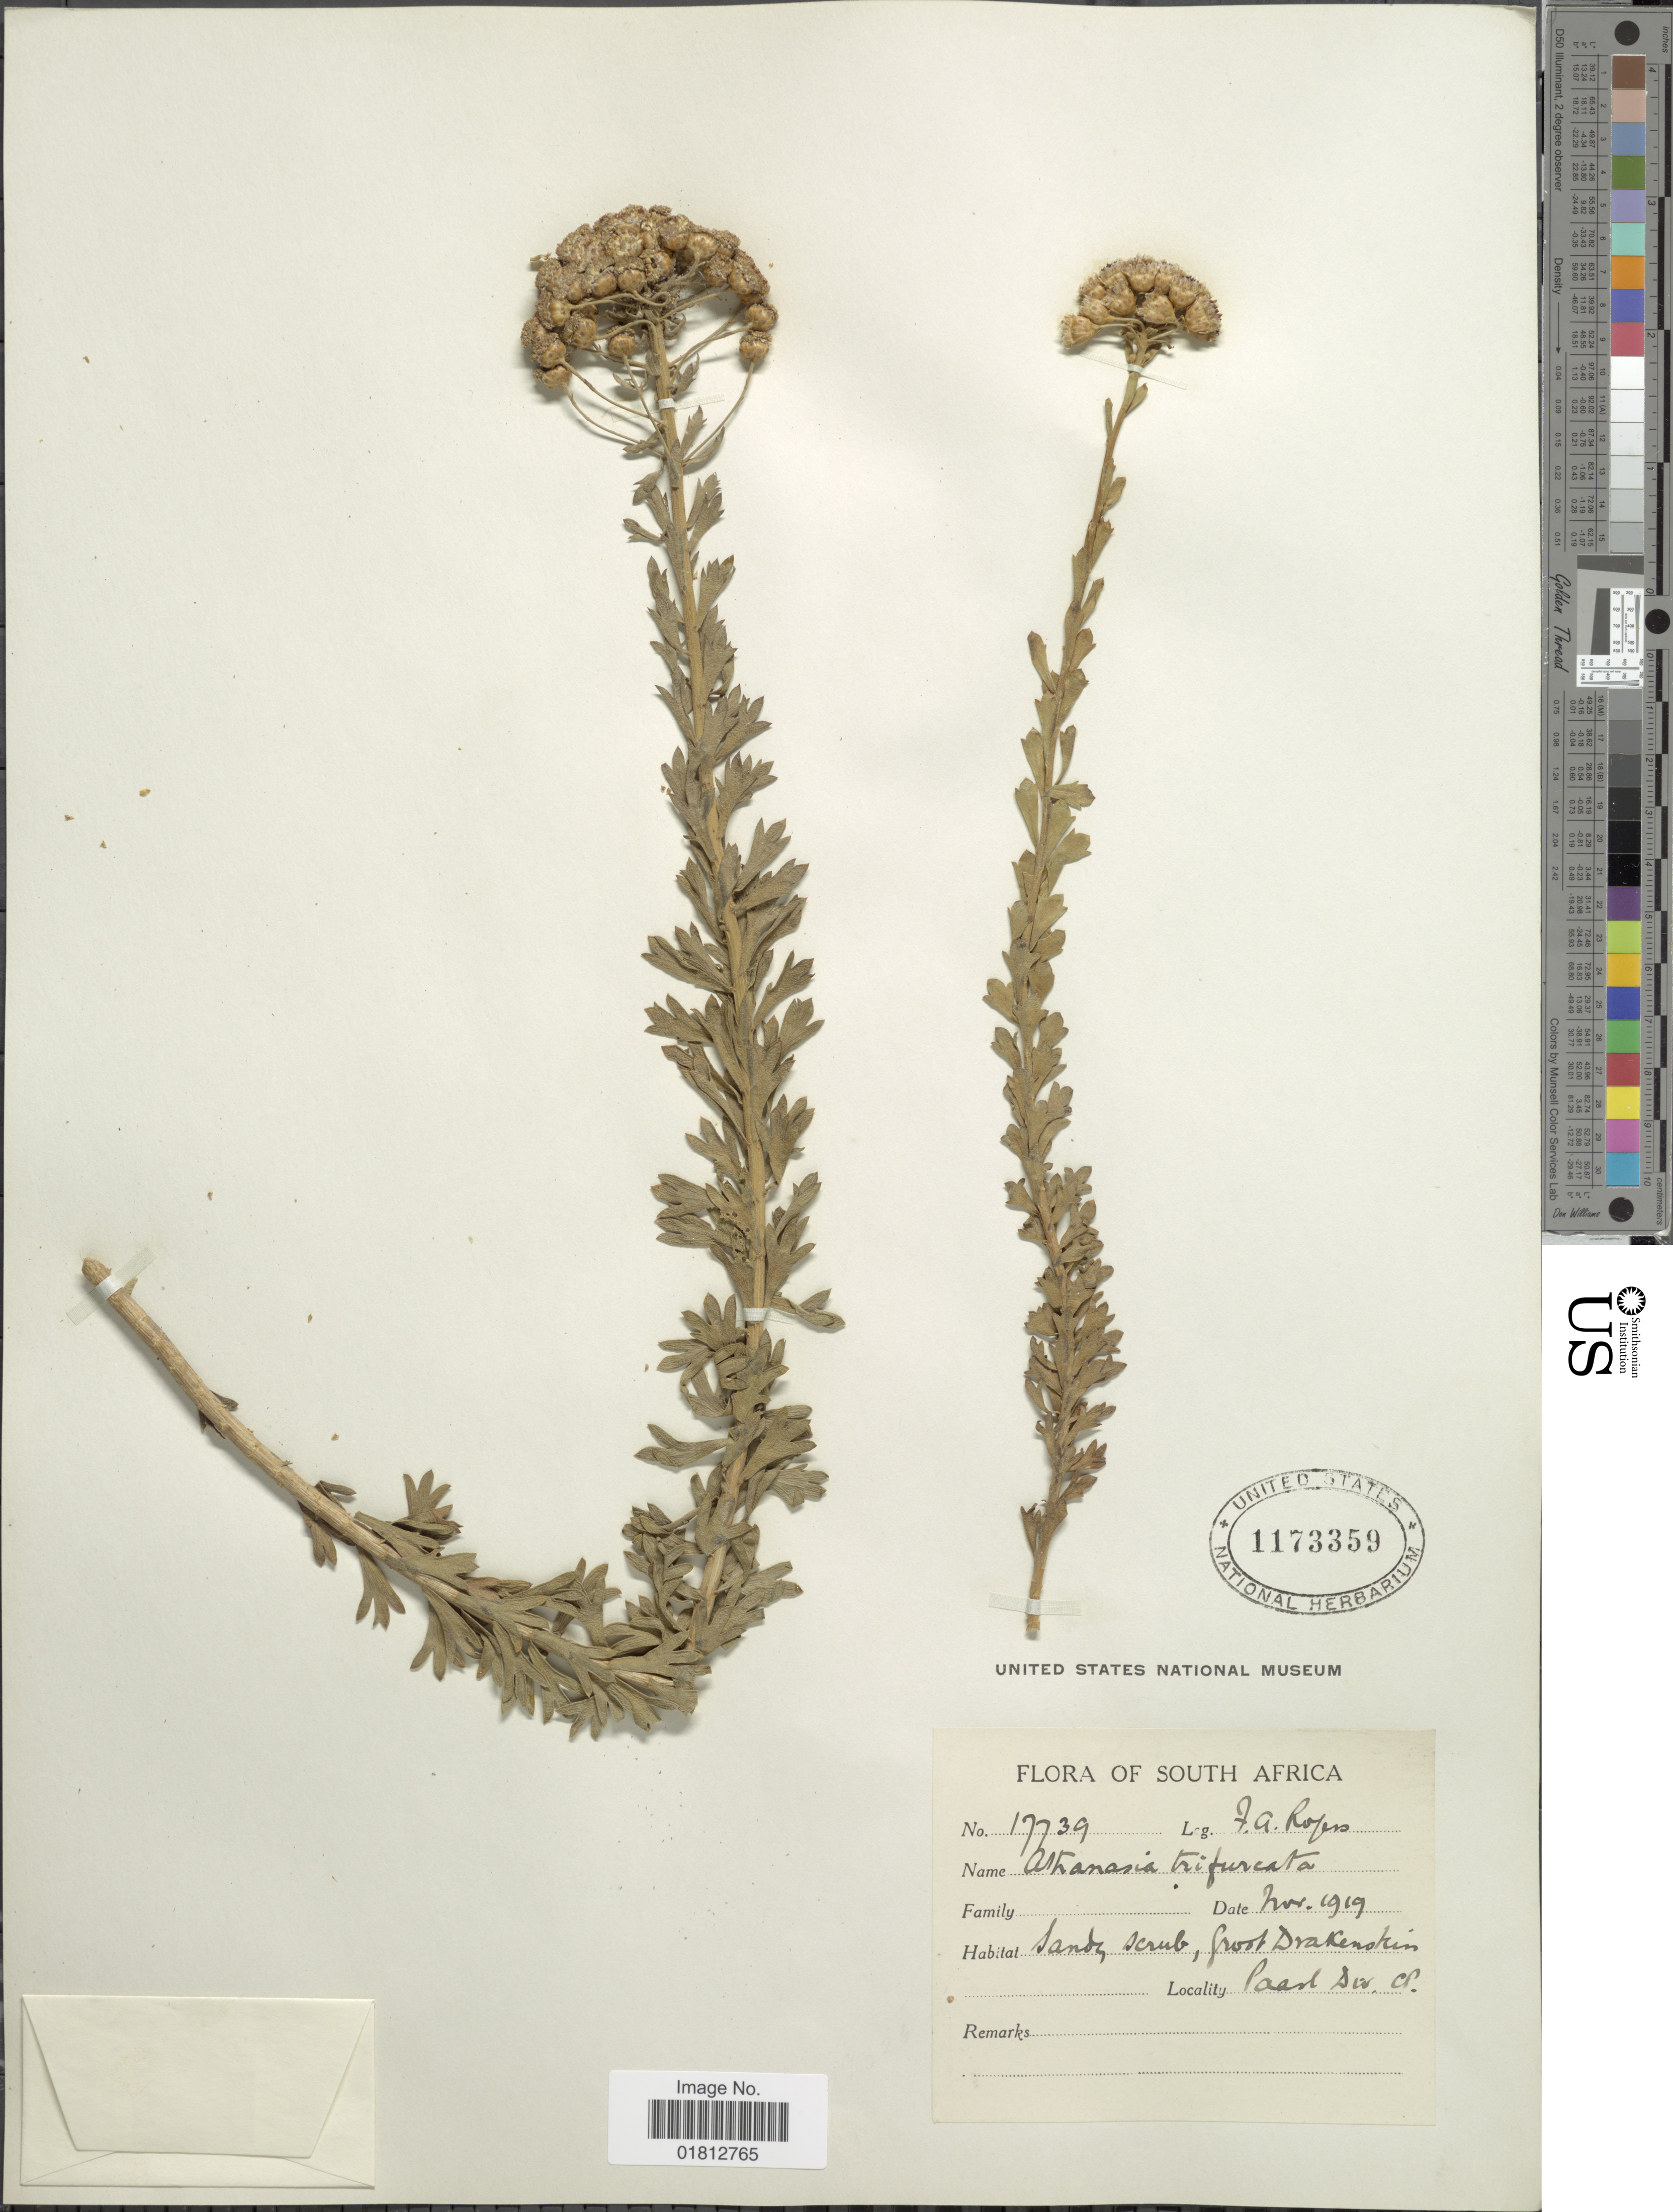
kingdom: Plantae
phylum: Tracheophyta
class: Magnoliopsida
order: Asterales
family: Asteraceae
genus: Athanasia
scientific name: Athanasia trifurcata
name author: (L.) L.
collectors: F. A. Rogers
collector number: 17739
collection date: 1919-11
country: South Africa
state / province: Western Cape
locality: Groot Drakenstein, Paarl Div., CP. [Cape Province]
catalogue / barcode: US 1173359